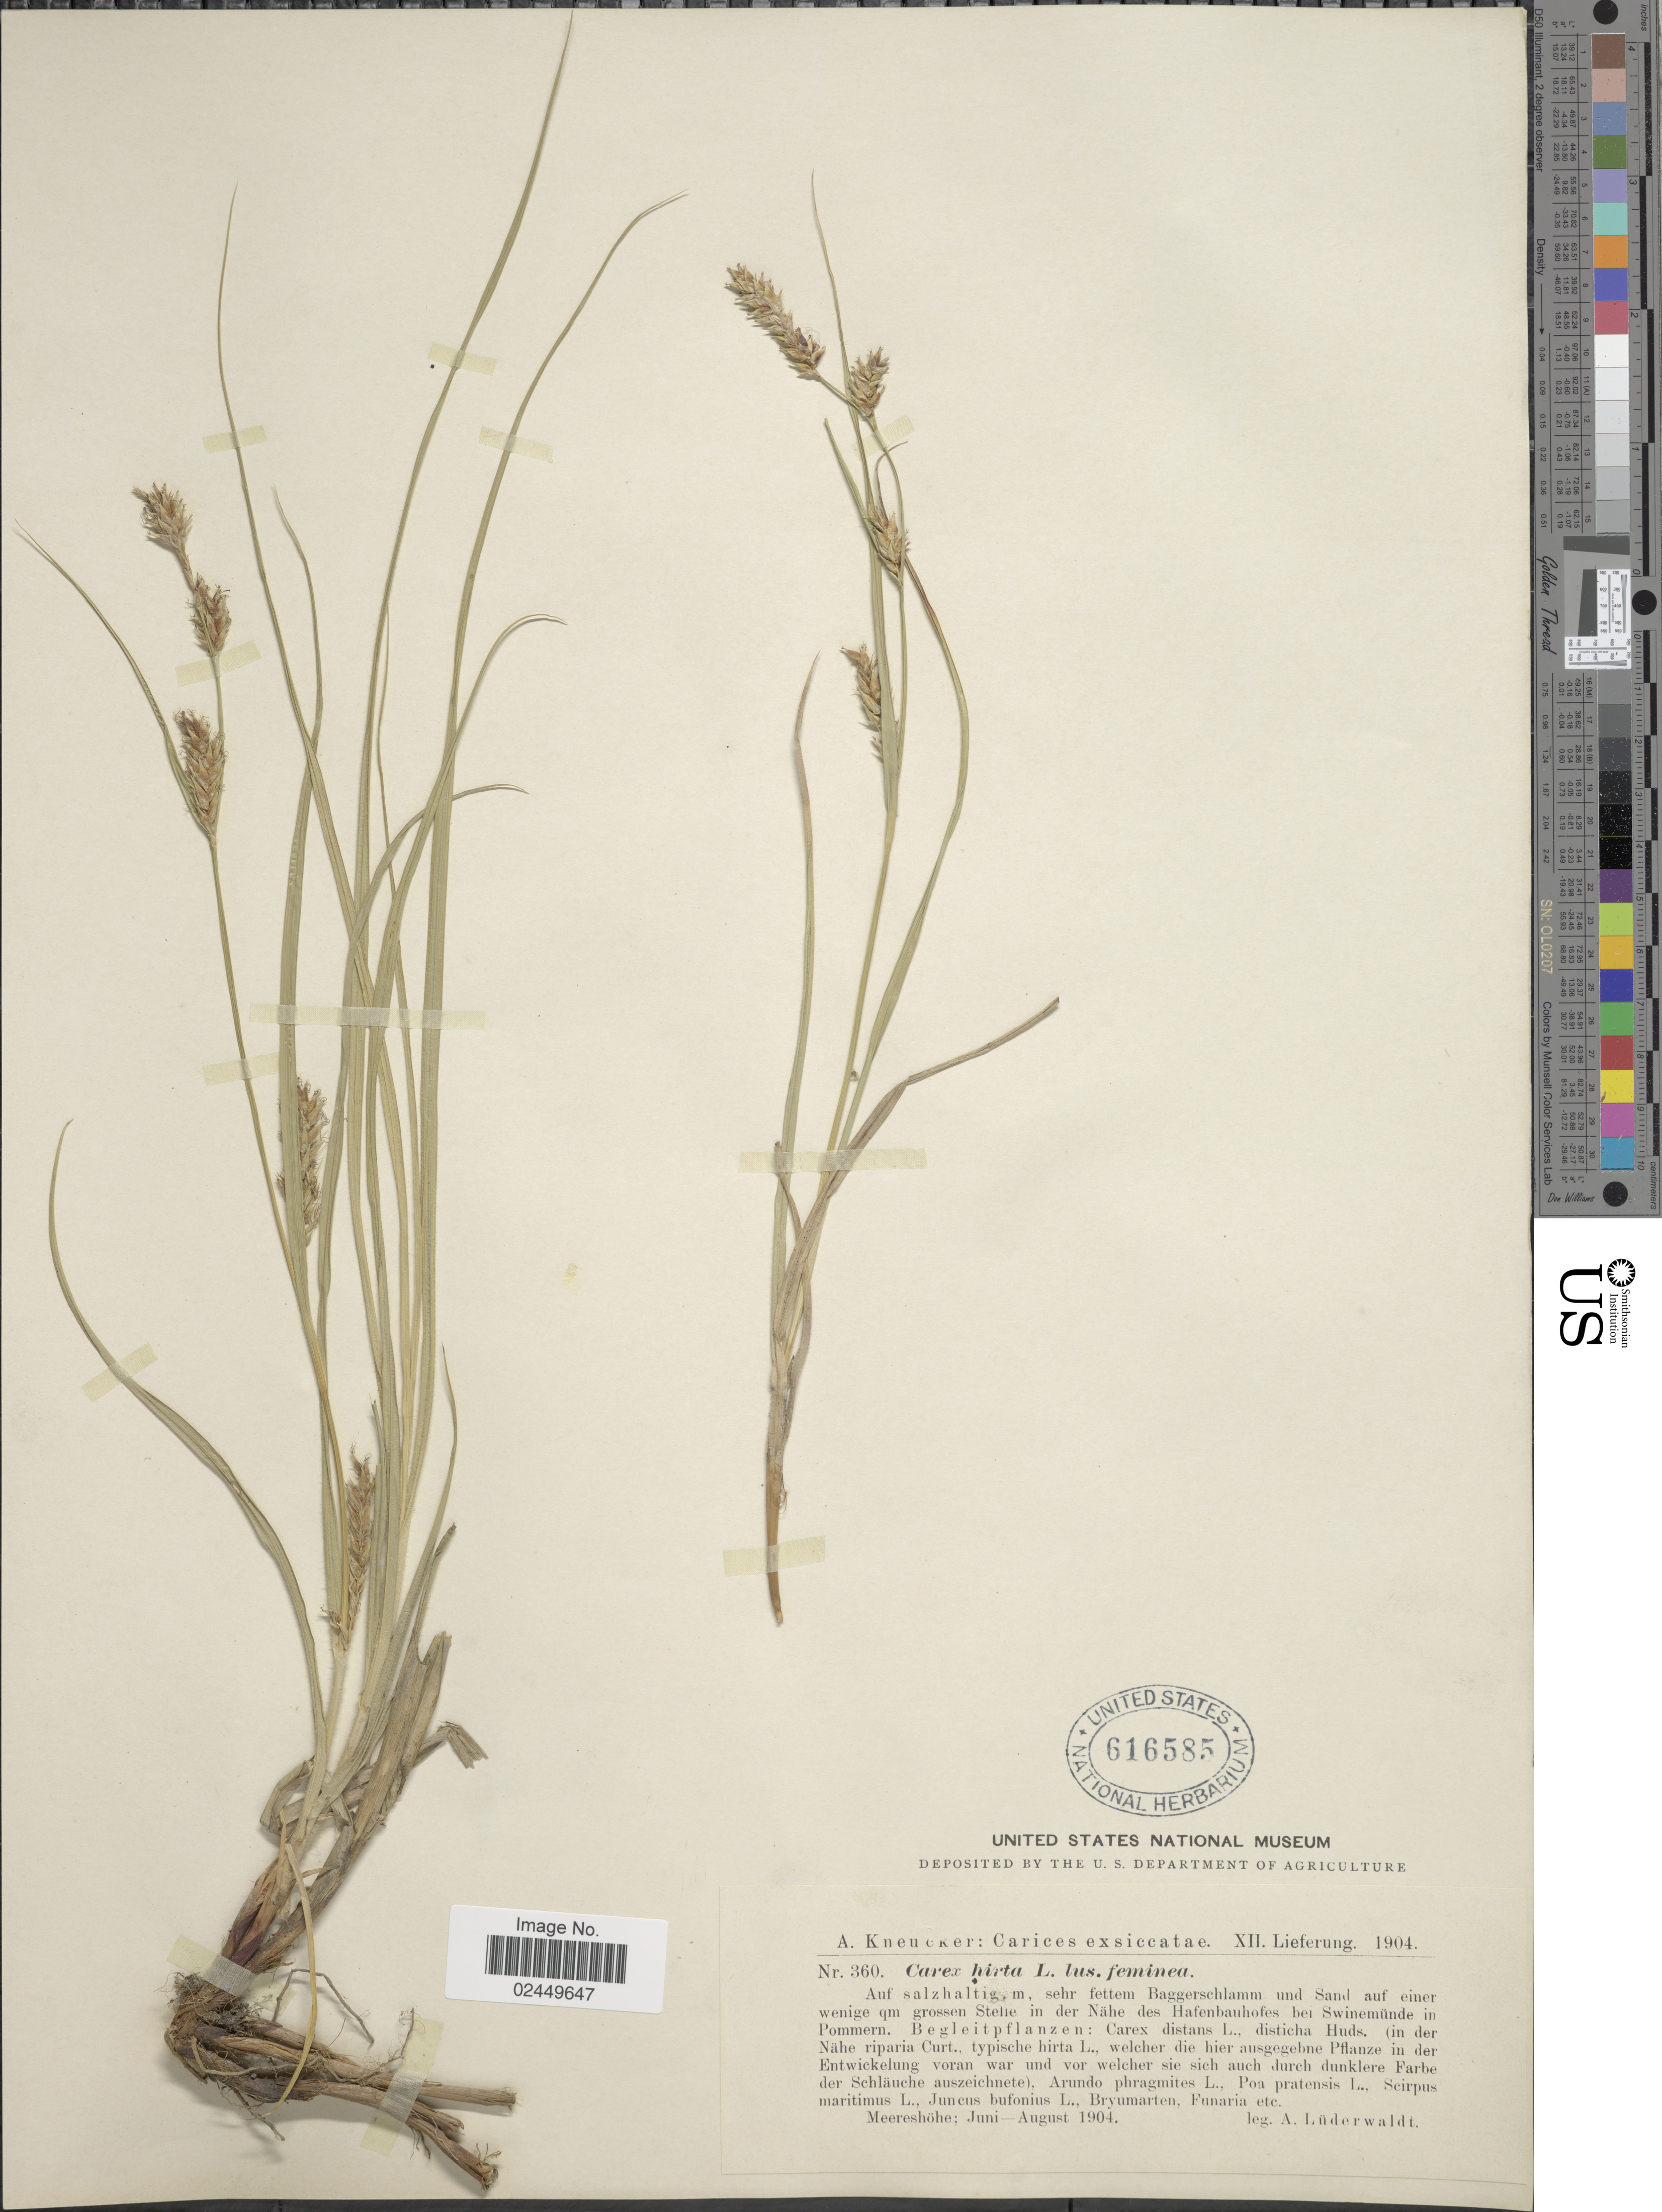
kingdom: Plantae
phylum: Tracheophyta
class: Liliopsida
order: Poales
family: Cyperaceae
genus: Carex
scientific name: Carex hirta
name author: L.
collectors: A. Lüderwaldt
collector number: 360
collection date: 1904-06/1904-08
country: Poland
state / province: Zachodniopomorskie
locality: sehr fettem Baggerschlamm und Sand auf einer wenige qm grossen Stelte in der Nahe des Hafenbauhofe Swinemunde in Pommern.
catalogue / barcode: US 616585